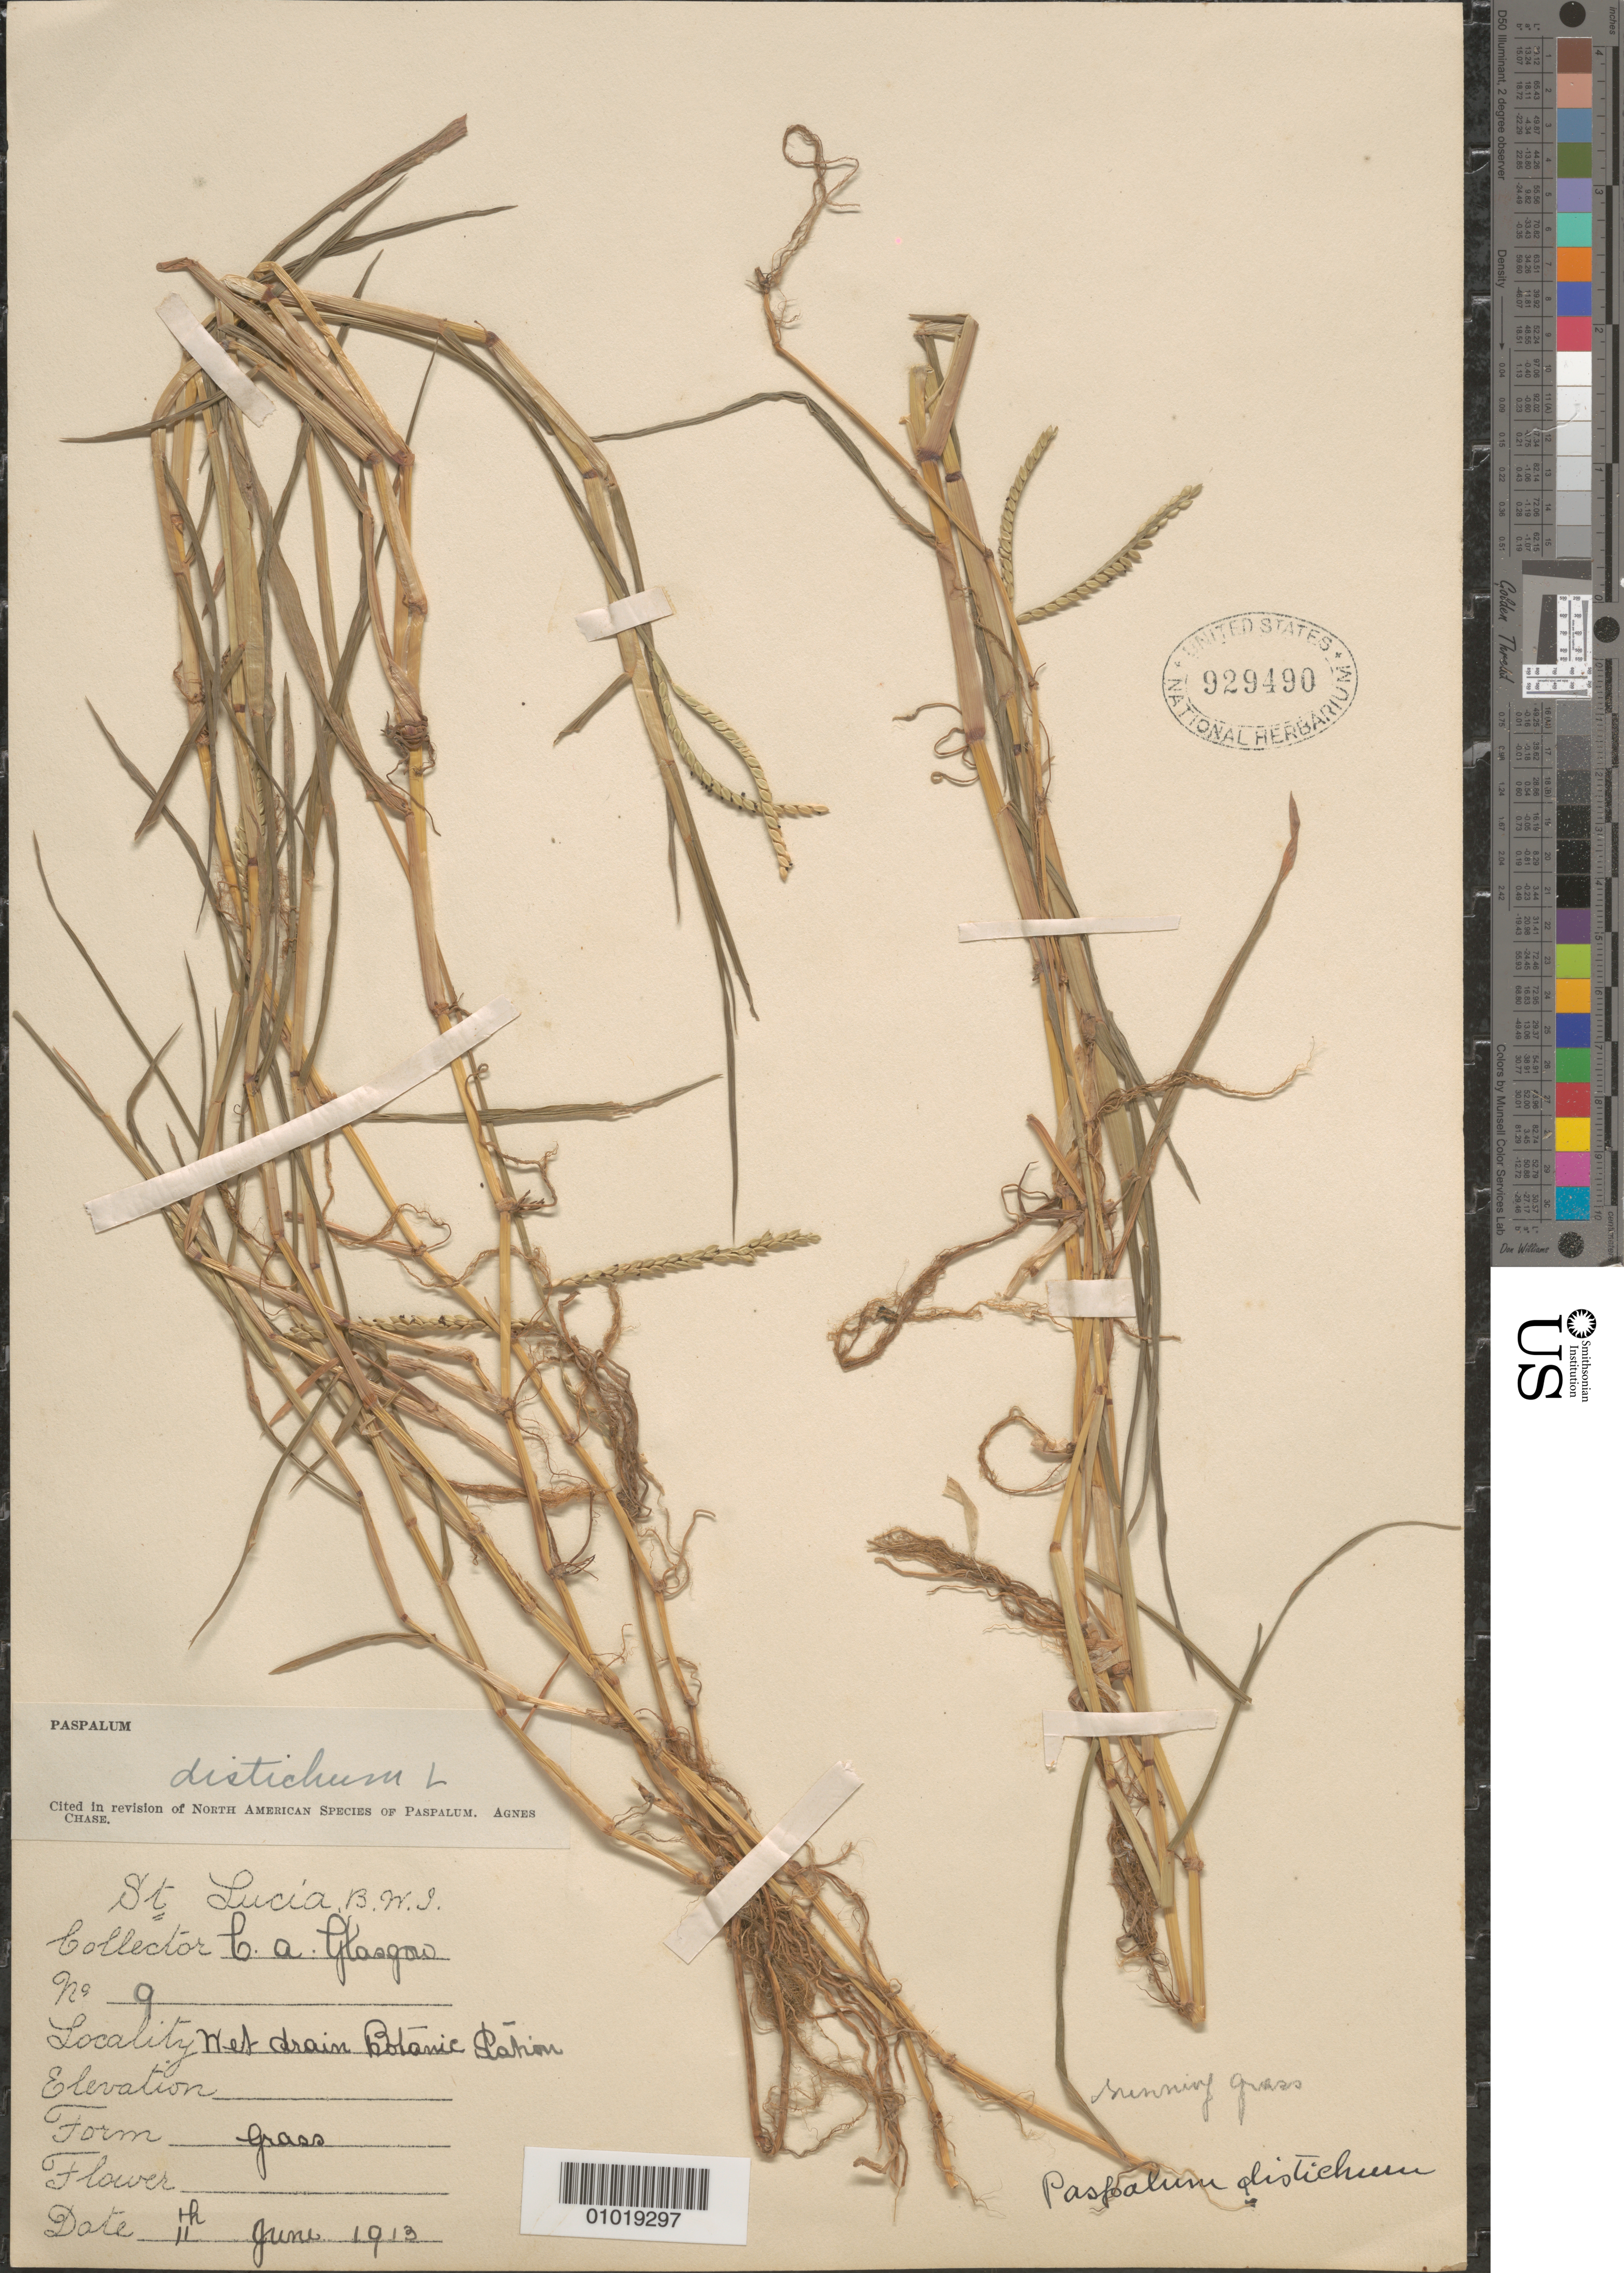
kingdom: Plantae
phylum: Tracheophyta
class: Liliopsida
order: Poales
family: Poaceae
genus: Paspalum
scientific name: Paspalum distichum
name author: L.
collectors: L. Glasgow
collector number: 9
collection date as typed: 11 Jun 1913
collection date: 1913-06-11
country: St. Lucia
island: St. Lucia I.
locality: Wet drain botanic station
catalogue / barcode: US 929490